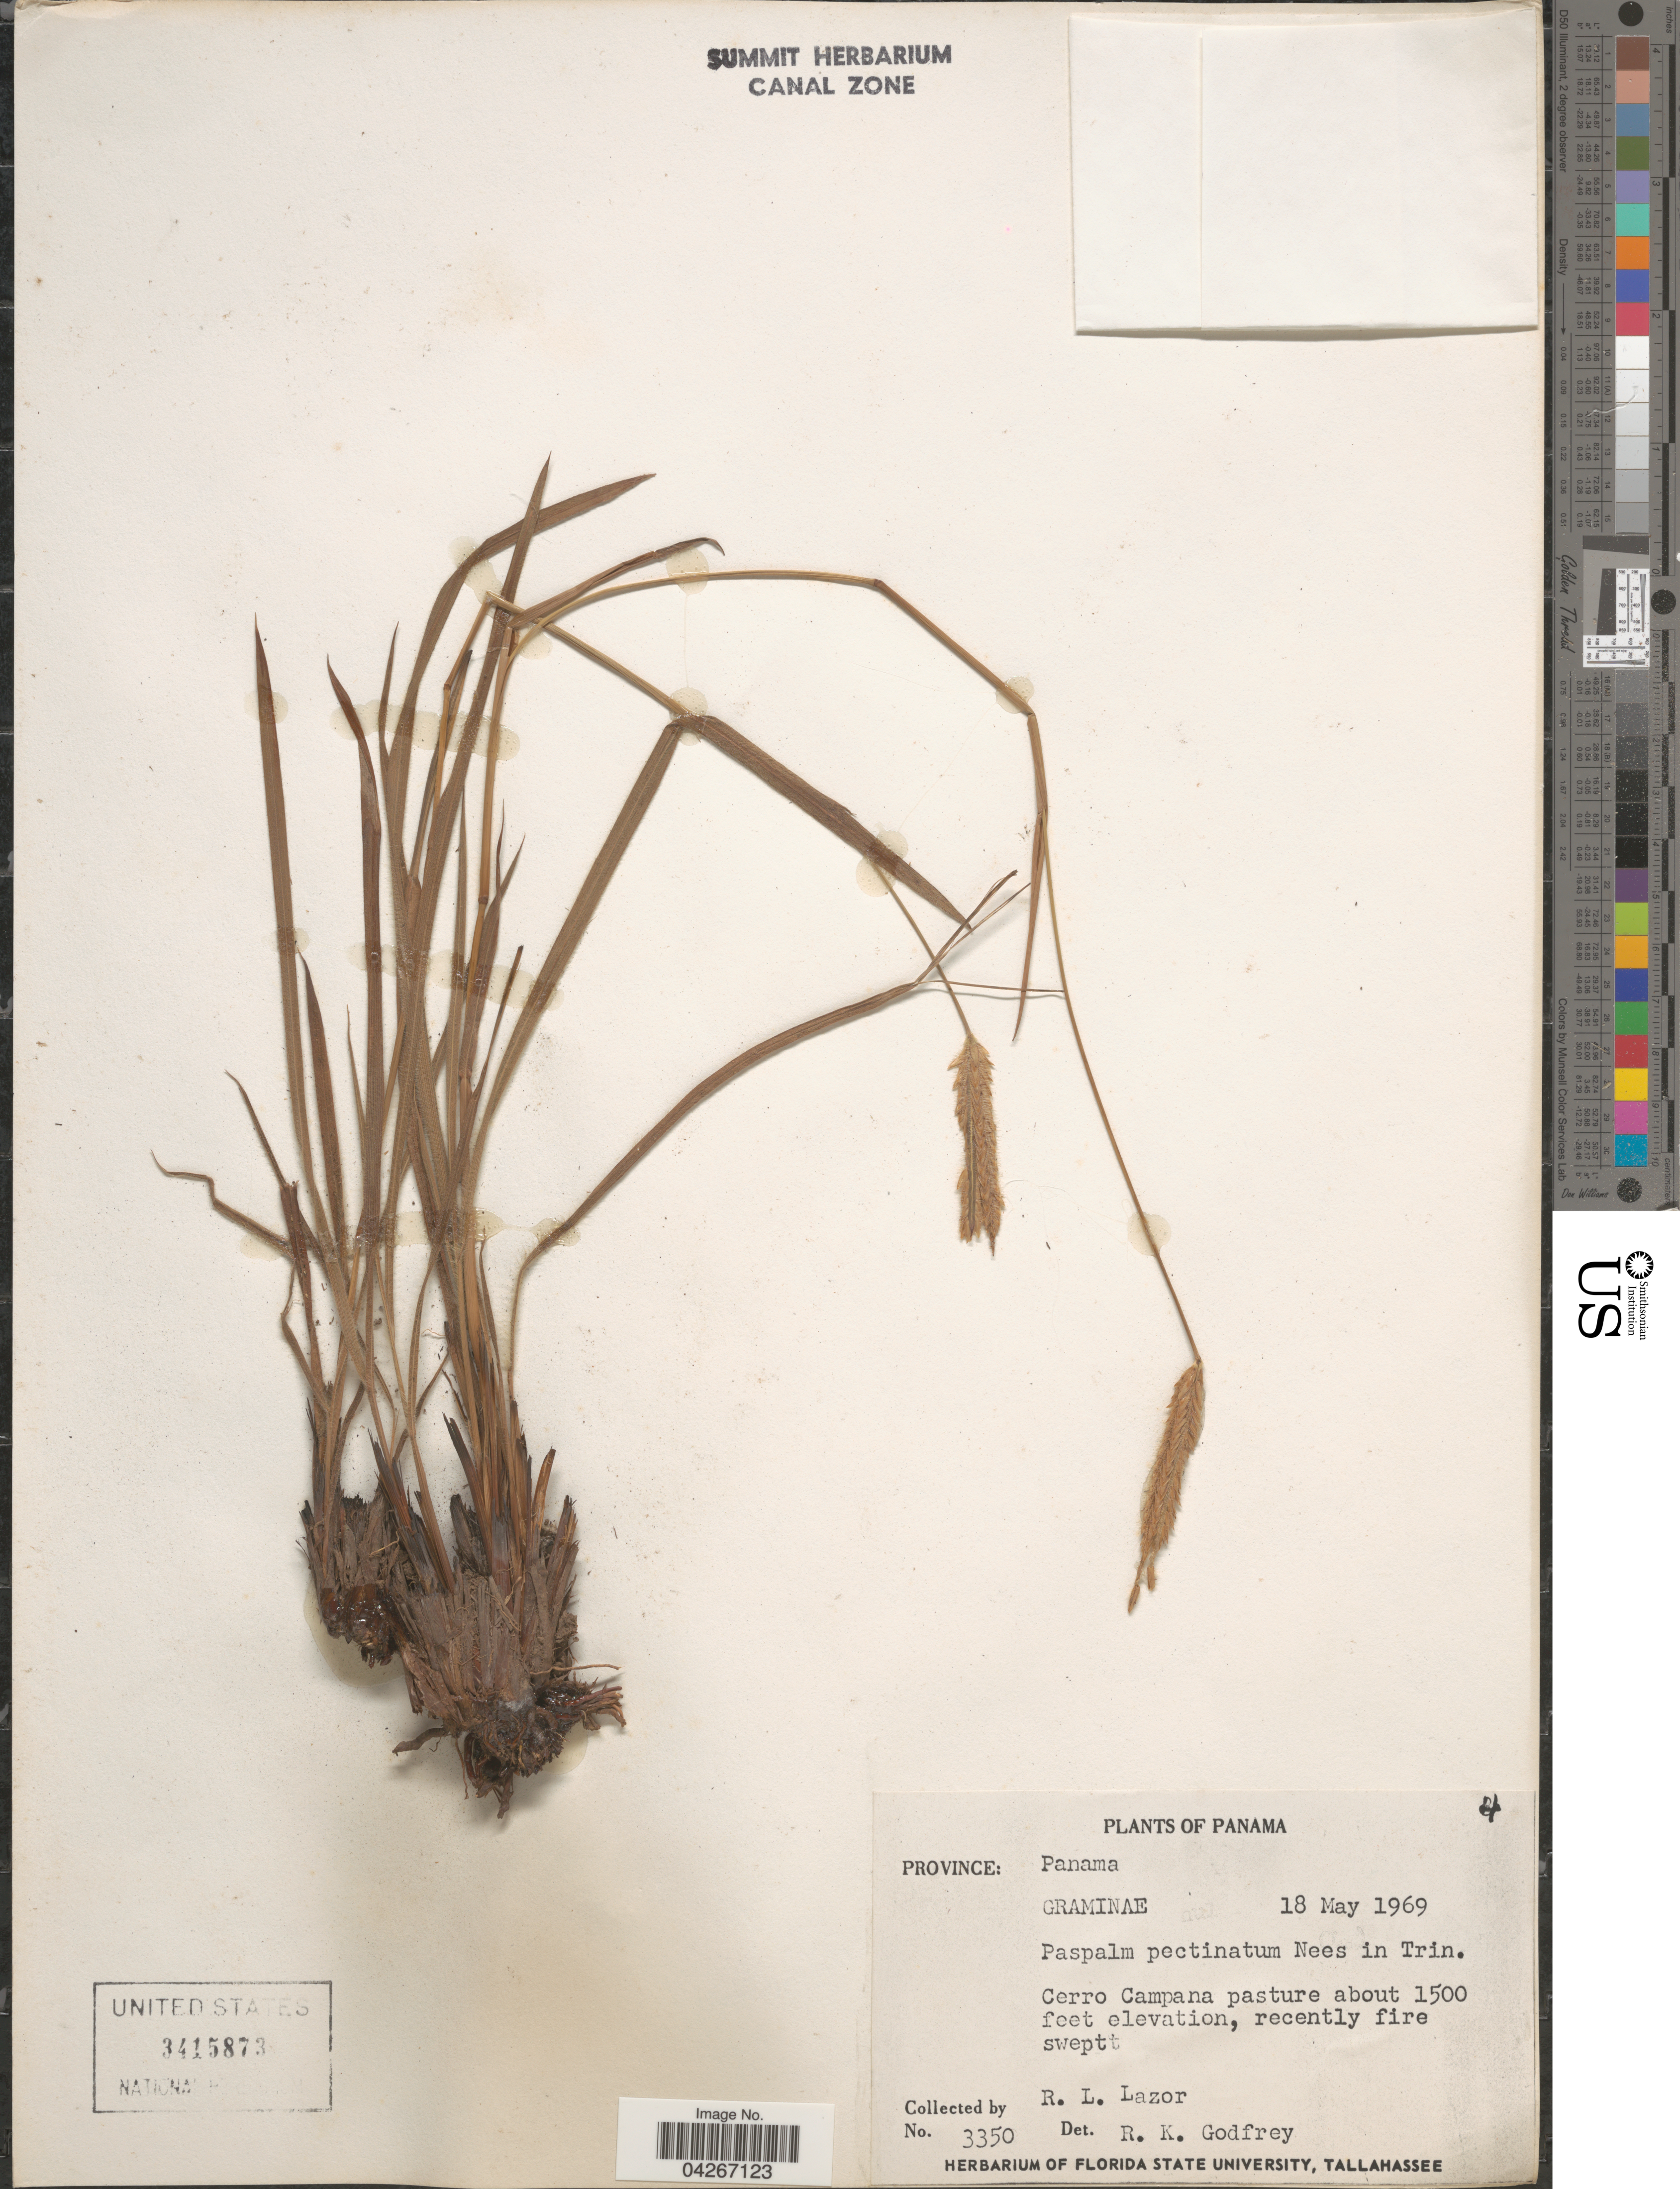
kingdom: Plantae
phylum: Tracheophyta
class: Liliopsida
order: Poales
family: Poaceae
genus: Paspalum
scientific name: Paspalum pectinatum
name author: Nees ex Trin.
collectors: R. L. Lazor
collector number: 3350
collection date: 1969-05-18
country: Panama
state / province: Panamá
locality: Cerro Campana pasture, recently fire swept.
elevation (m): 457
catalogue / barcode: US 3415873